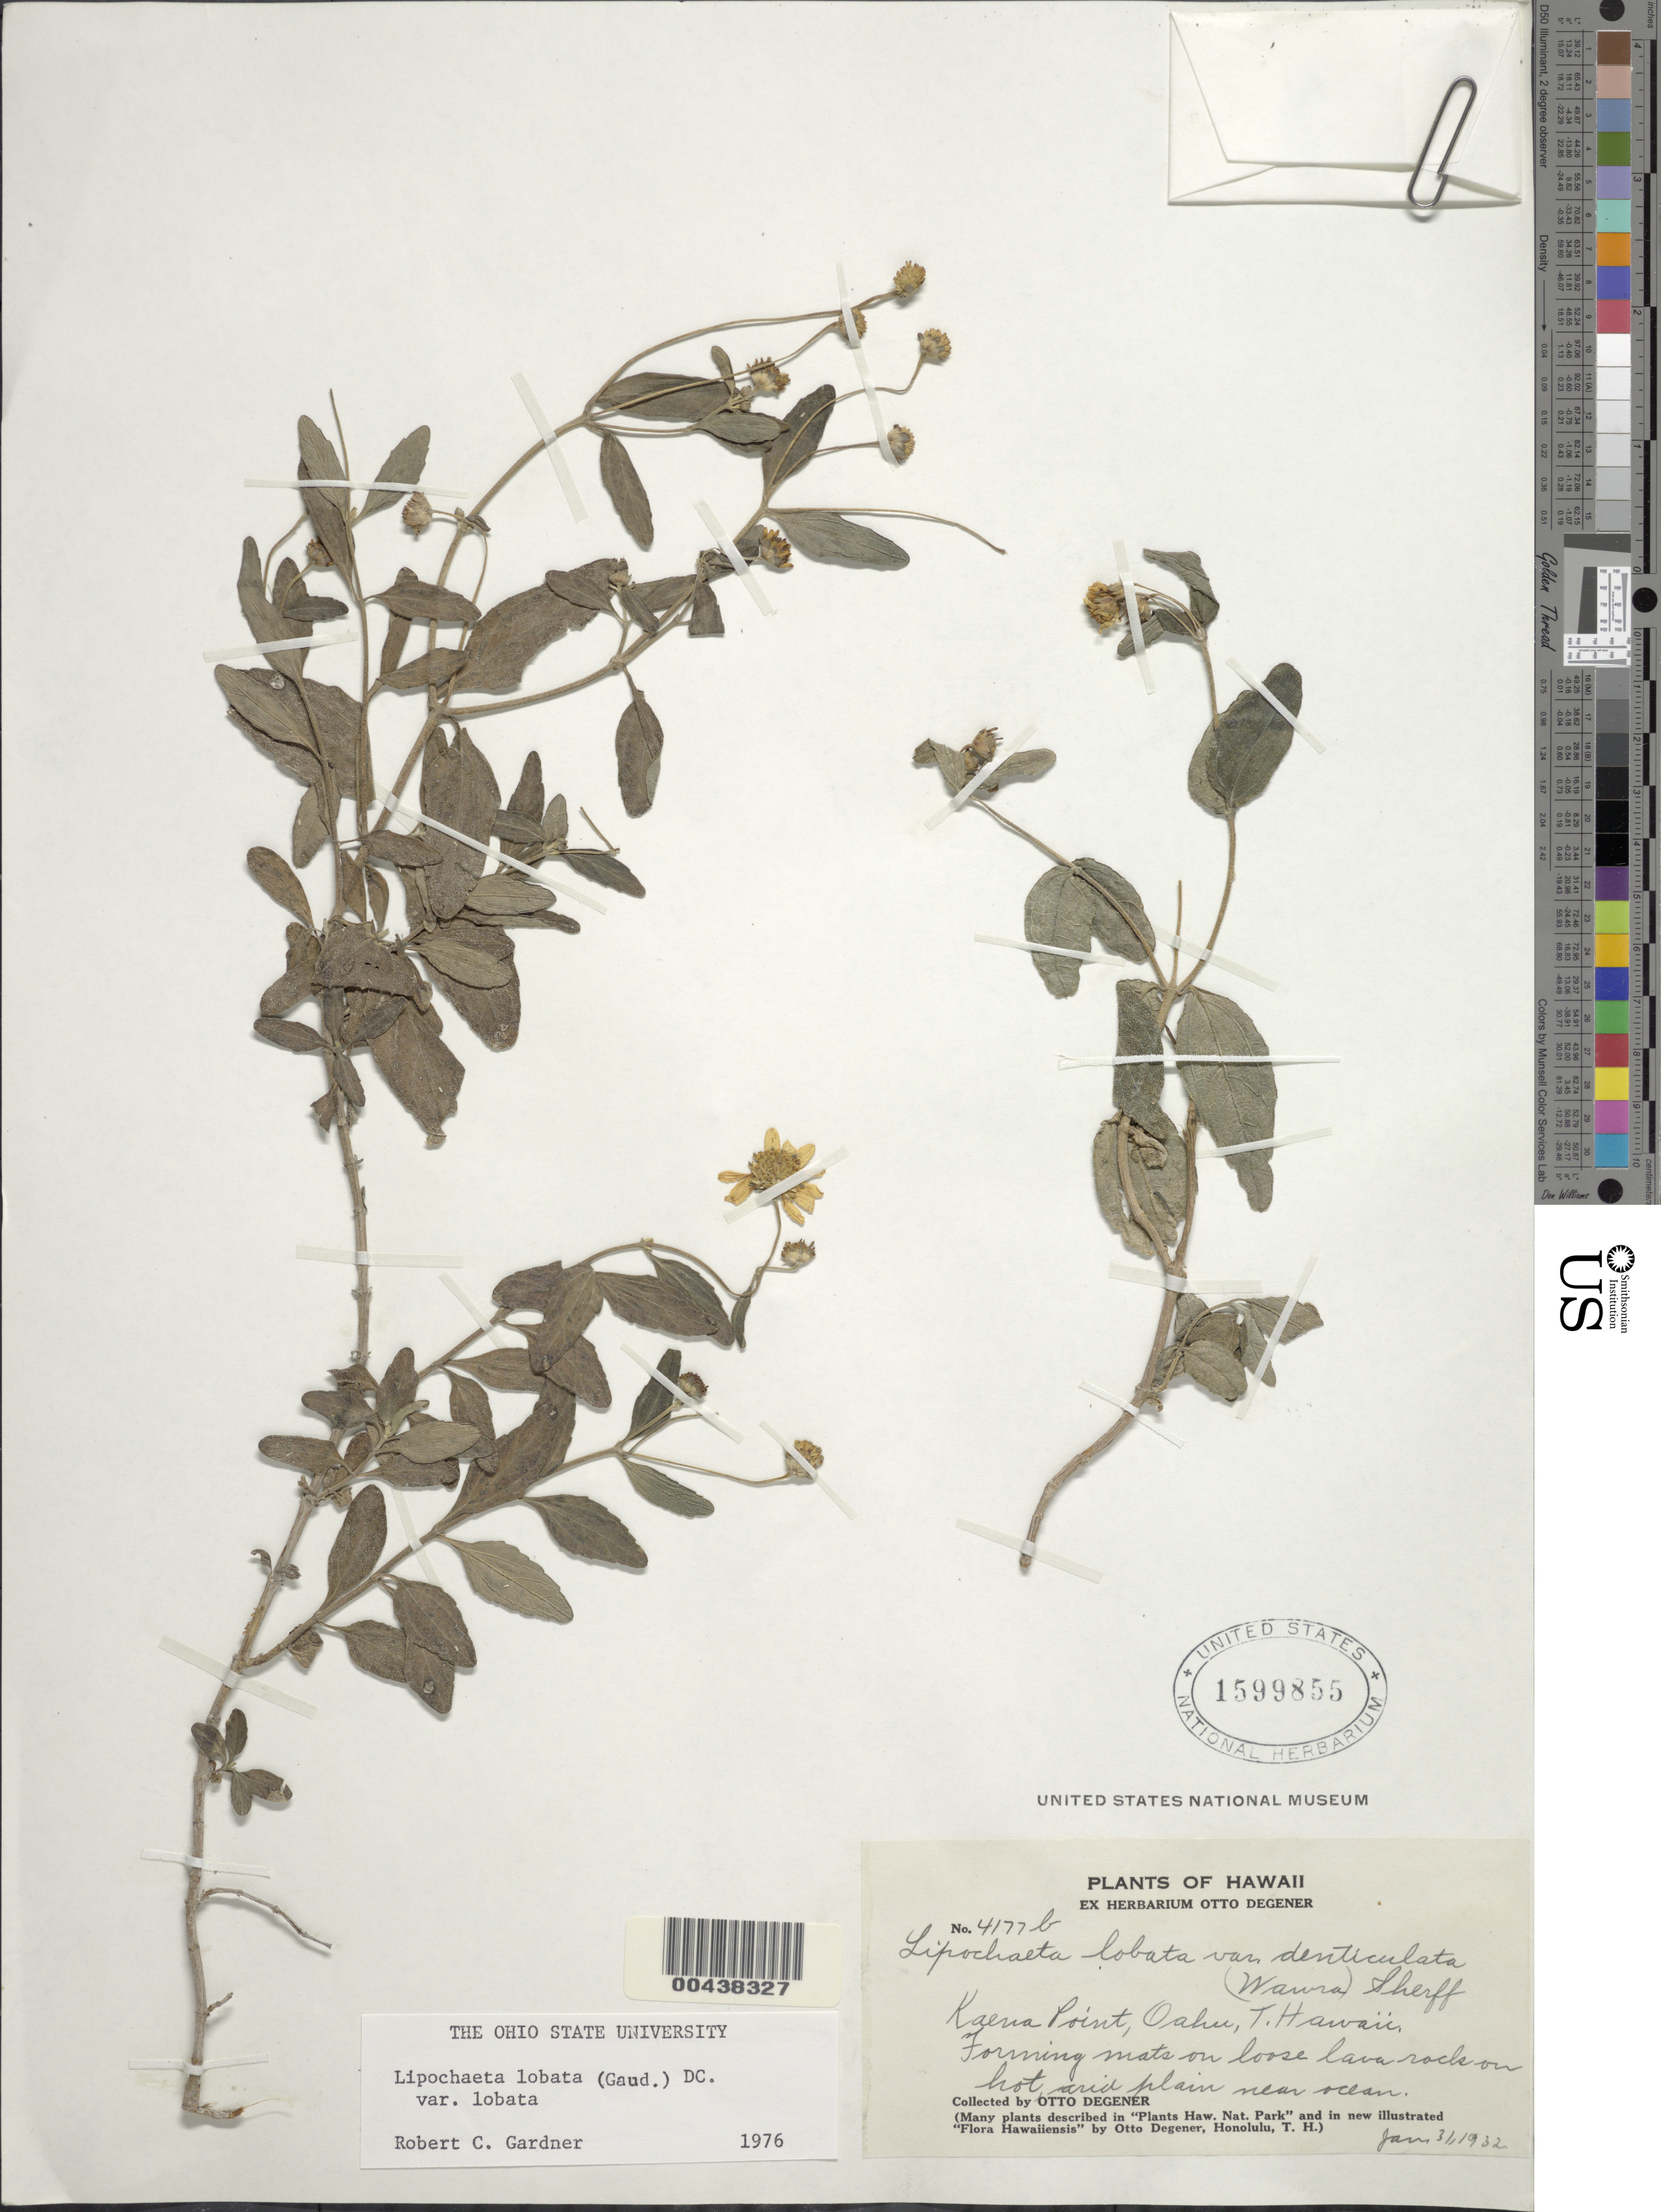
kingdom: Plantae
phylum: Tracheophyta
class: Magnoliopsida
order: Asterales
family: Asteraceae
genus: Lipochaeta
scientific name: Lipochaeta lobata var. lobata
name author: (Gaudich.) DC.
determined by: Gardner, R. C.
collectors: O. Degener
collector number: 4177b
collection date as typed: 31 Jan 1932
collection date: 1932-01-31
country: United States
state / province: Hawaii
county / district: Honolulu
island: Oahu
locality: Kaena Point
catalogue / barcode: US 1599855